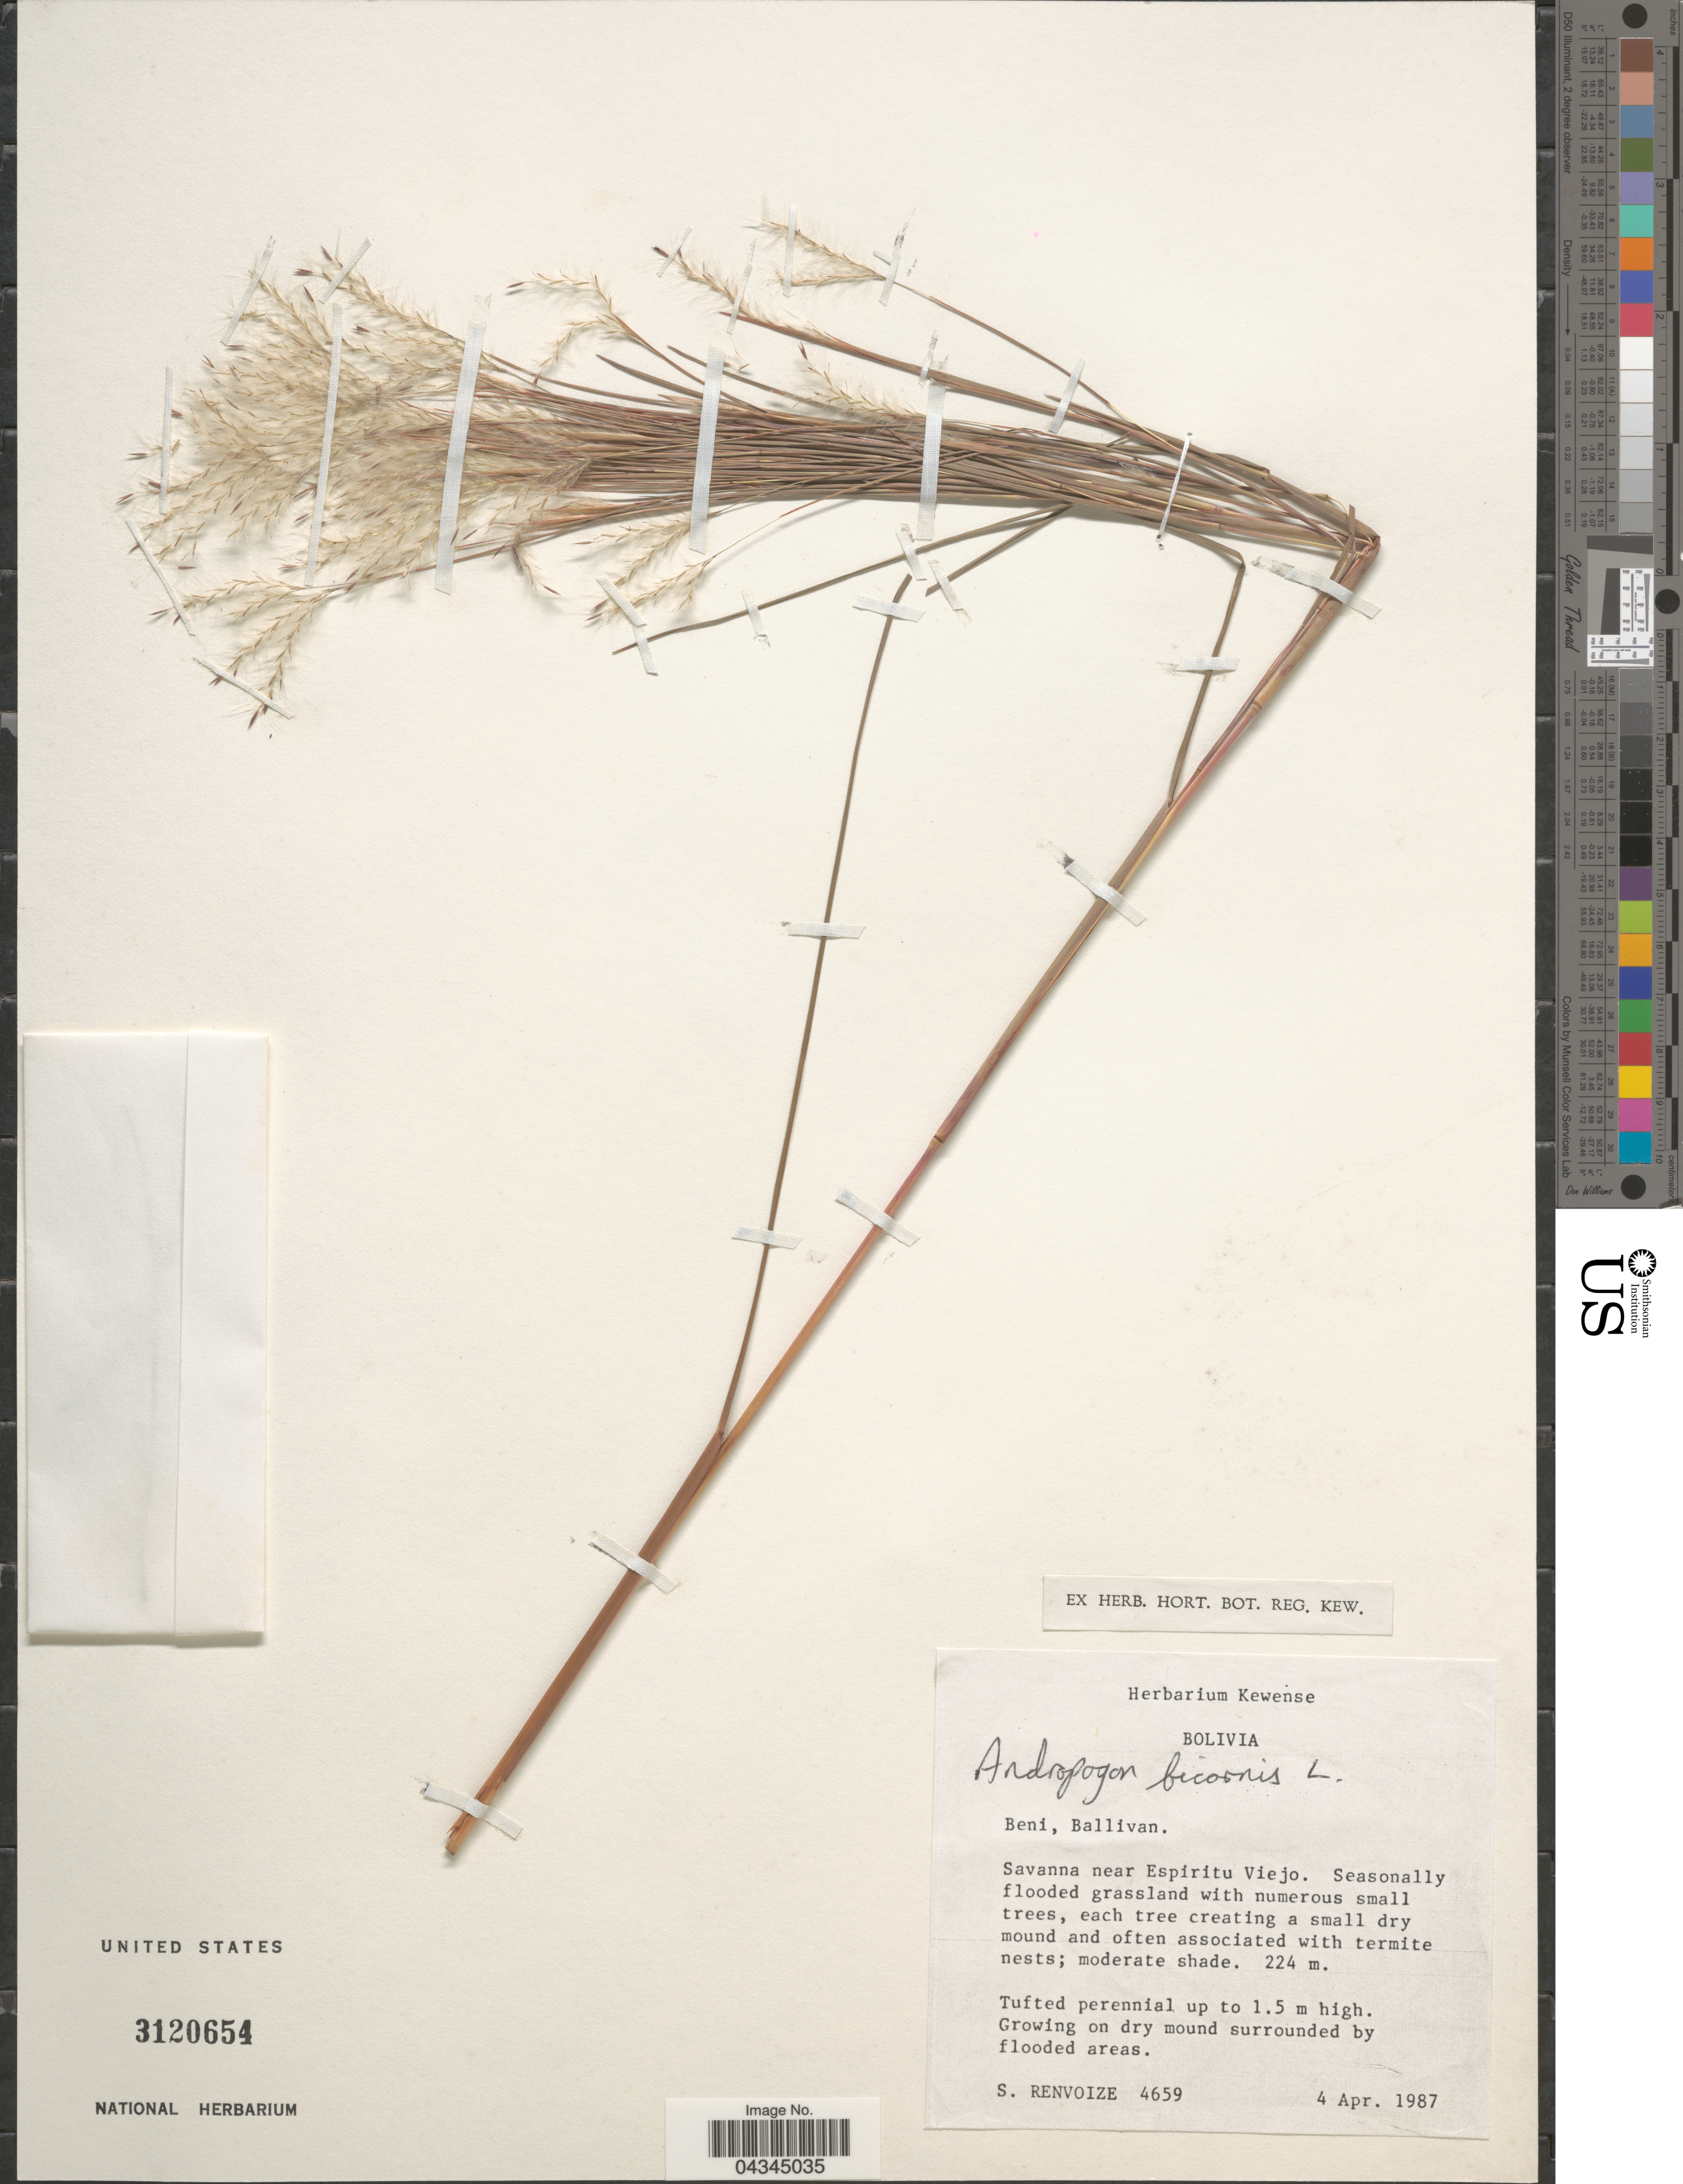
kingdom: Plantae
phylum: Tracheophyta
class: Liliopsida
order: Poales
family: Poaceae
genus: Andropogon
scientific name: Andropogon bicornis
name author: L.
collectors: S. A. Renvoize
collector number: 4659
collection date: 1987-04-04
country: Bolivia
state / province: Beni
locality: Ballivan. Savanna near Espiritu Viejo.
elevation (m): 224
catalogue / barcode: US 3120654